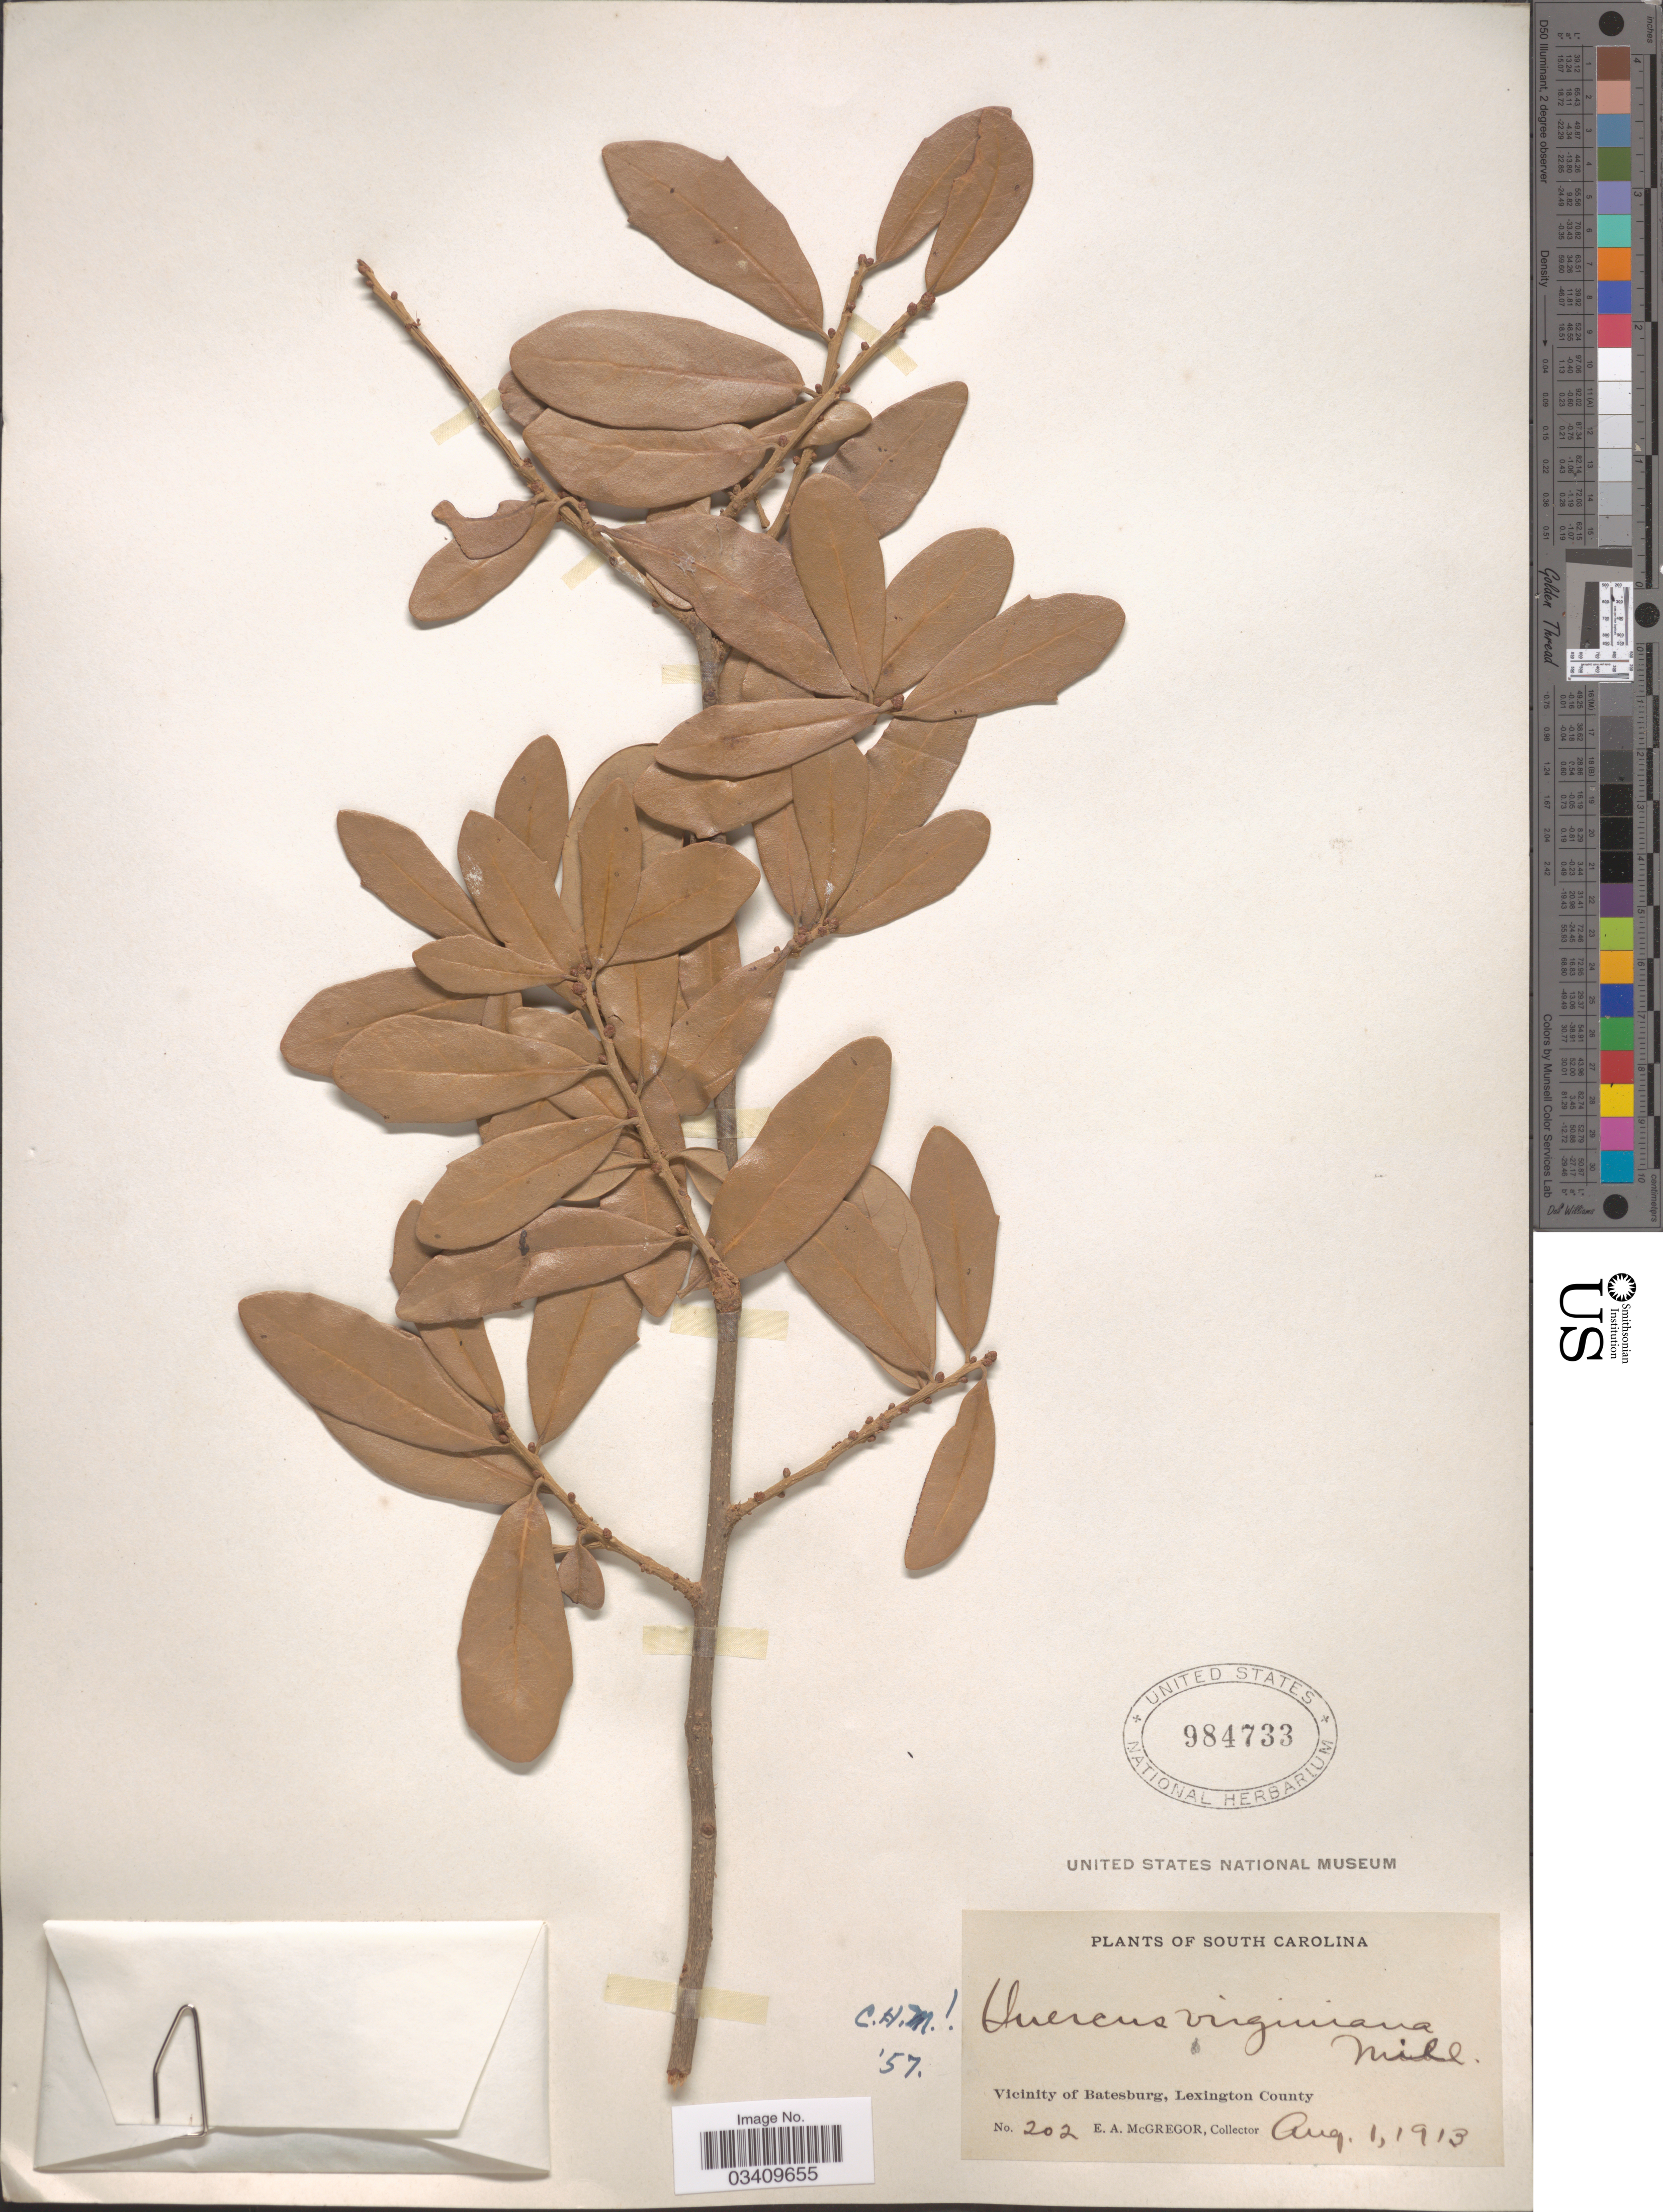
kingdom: Plantae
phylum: Tracheophyta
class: Magnoliopsida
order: Fagales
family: Fagaceae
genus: Quercus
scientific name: Quercus virginiana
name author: Mill.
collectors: E. A. McGregor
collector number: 202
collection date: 1913-08-01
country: United States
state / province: South Carolina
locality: Vicinity of Batesburg, Lexington County.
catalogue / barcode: US 984733